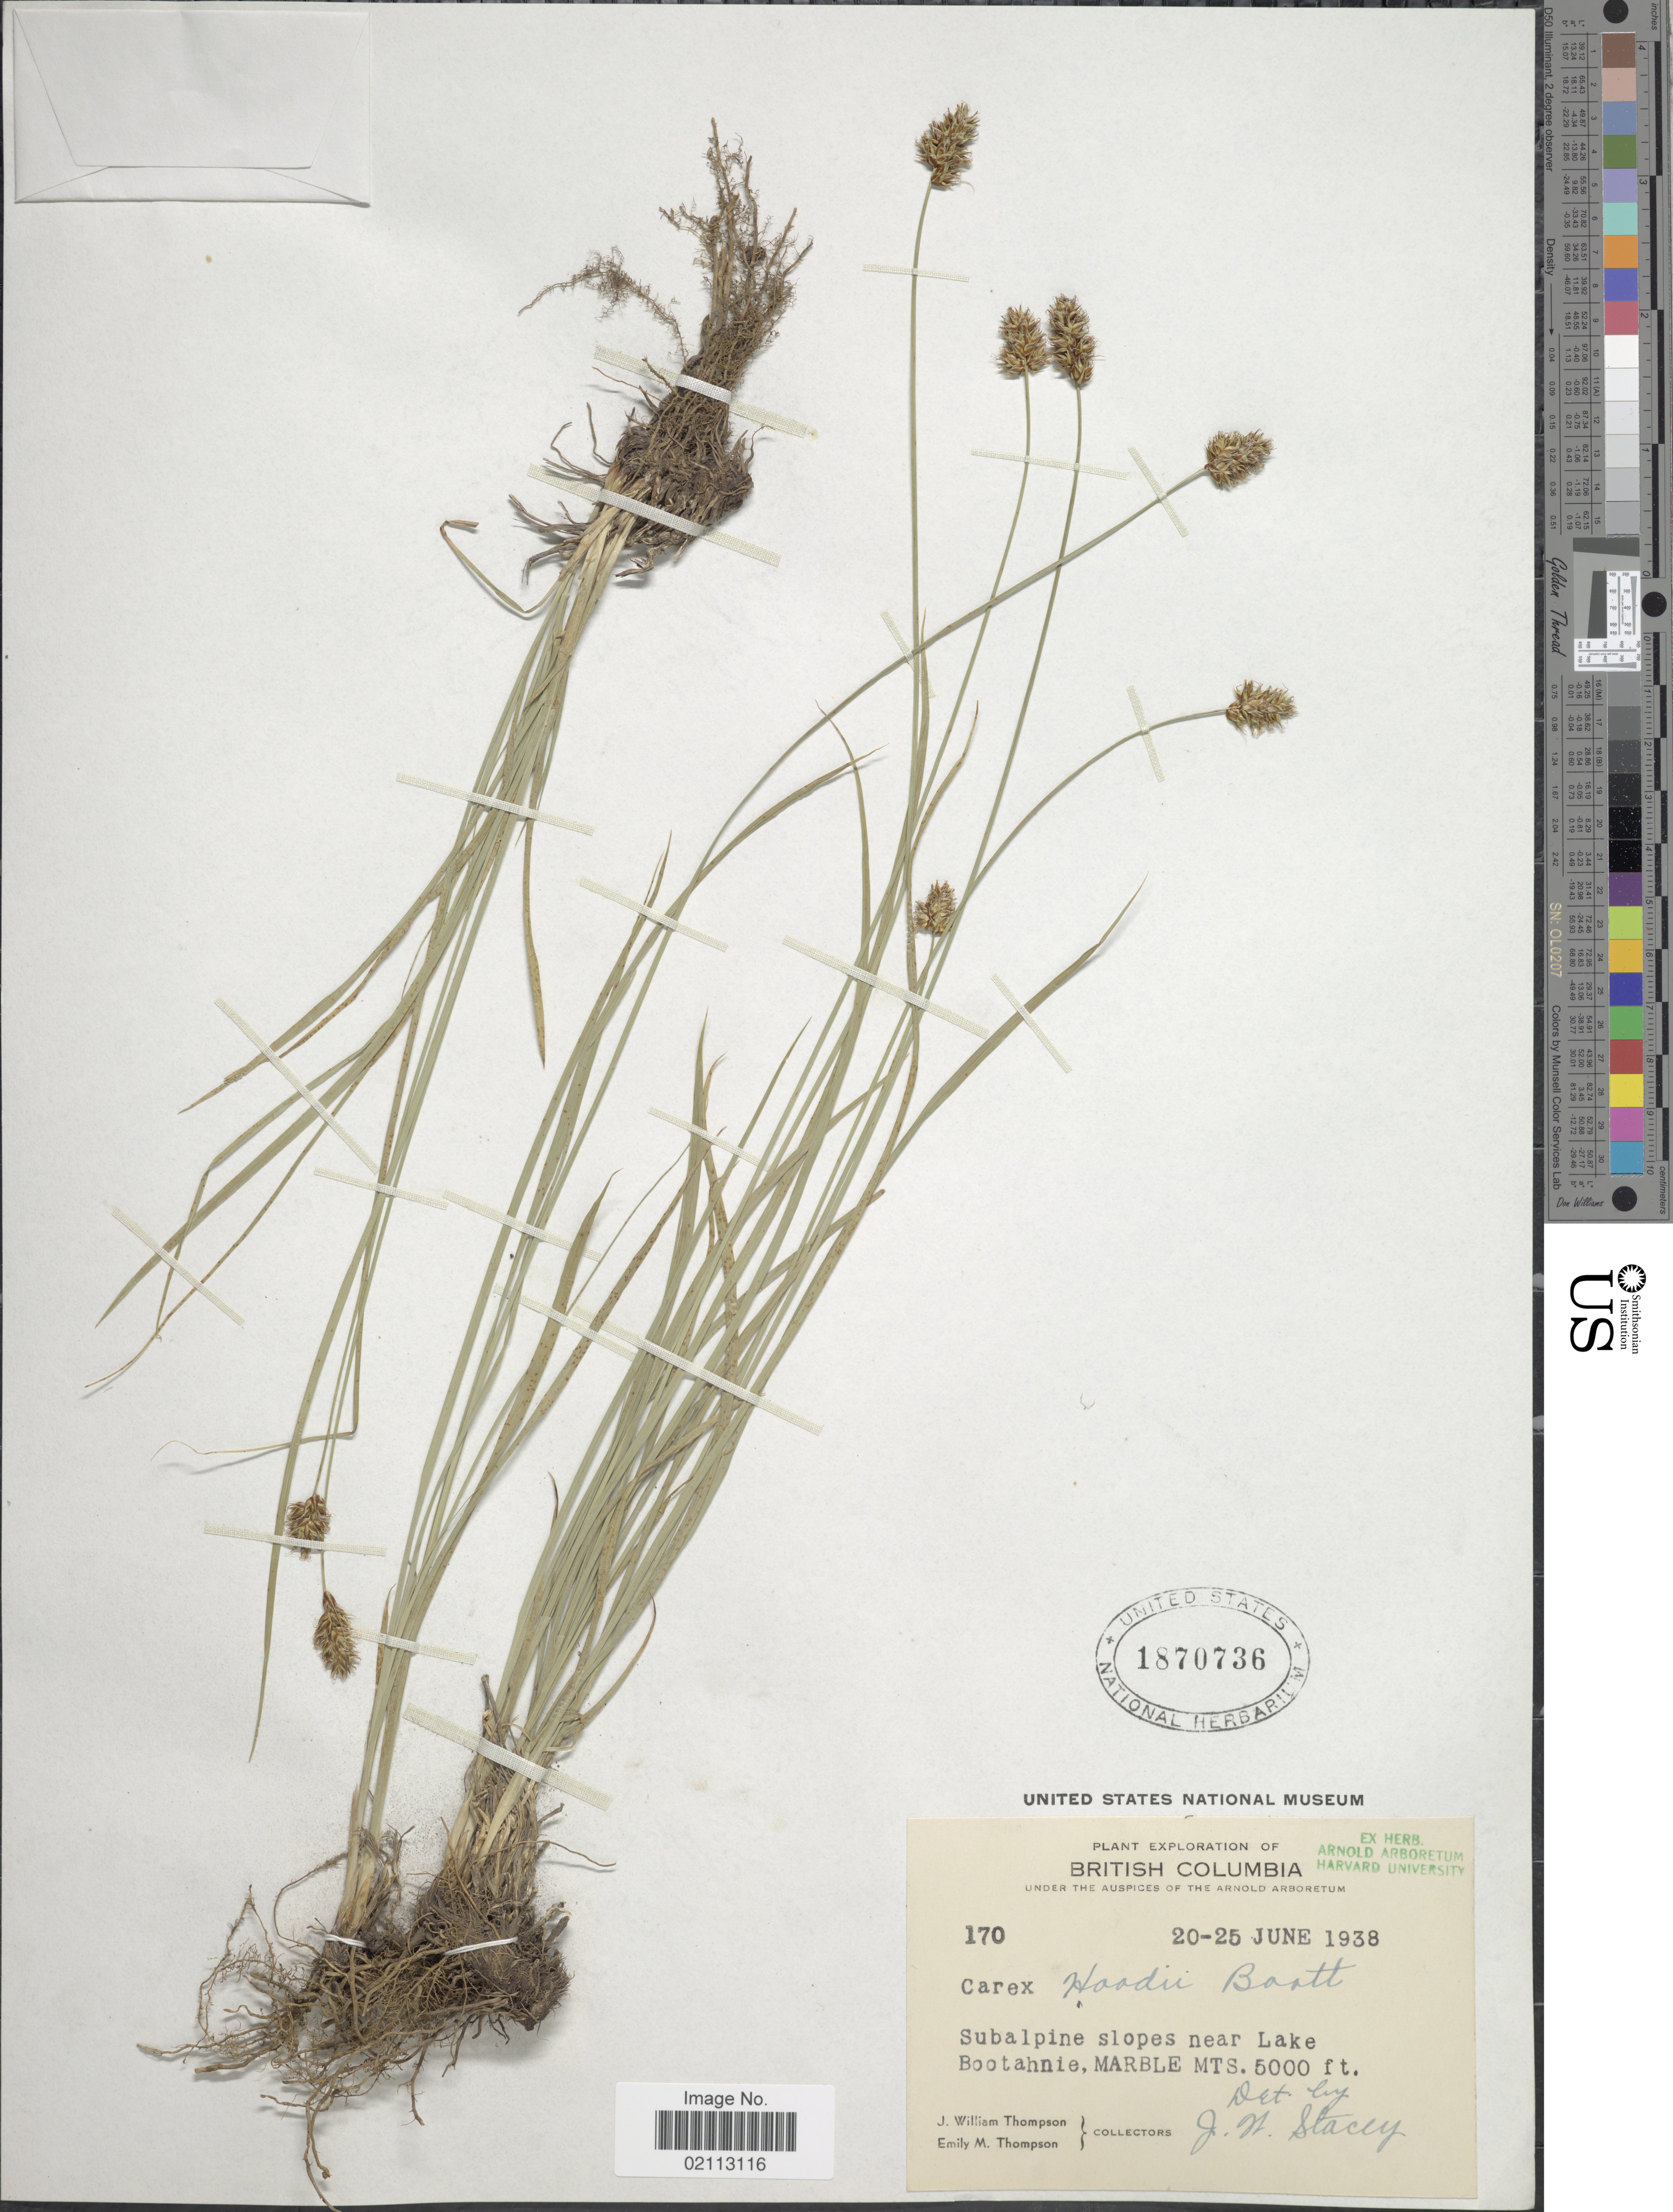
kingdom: Plantae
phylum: Tracheophyta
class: Liliopsida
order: Poales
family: Cyperaceae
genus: Carex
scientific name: Carex hoodii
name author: Boott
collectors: J. W. Thompson & E. M. Thompson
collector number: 170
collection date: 1938-06-20/1938-06-25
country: Canada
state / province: British Columbia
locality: Subalpine slopes near Lake Bootahnie, Marble Mts.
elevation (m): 1524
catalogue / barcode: US 1870736